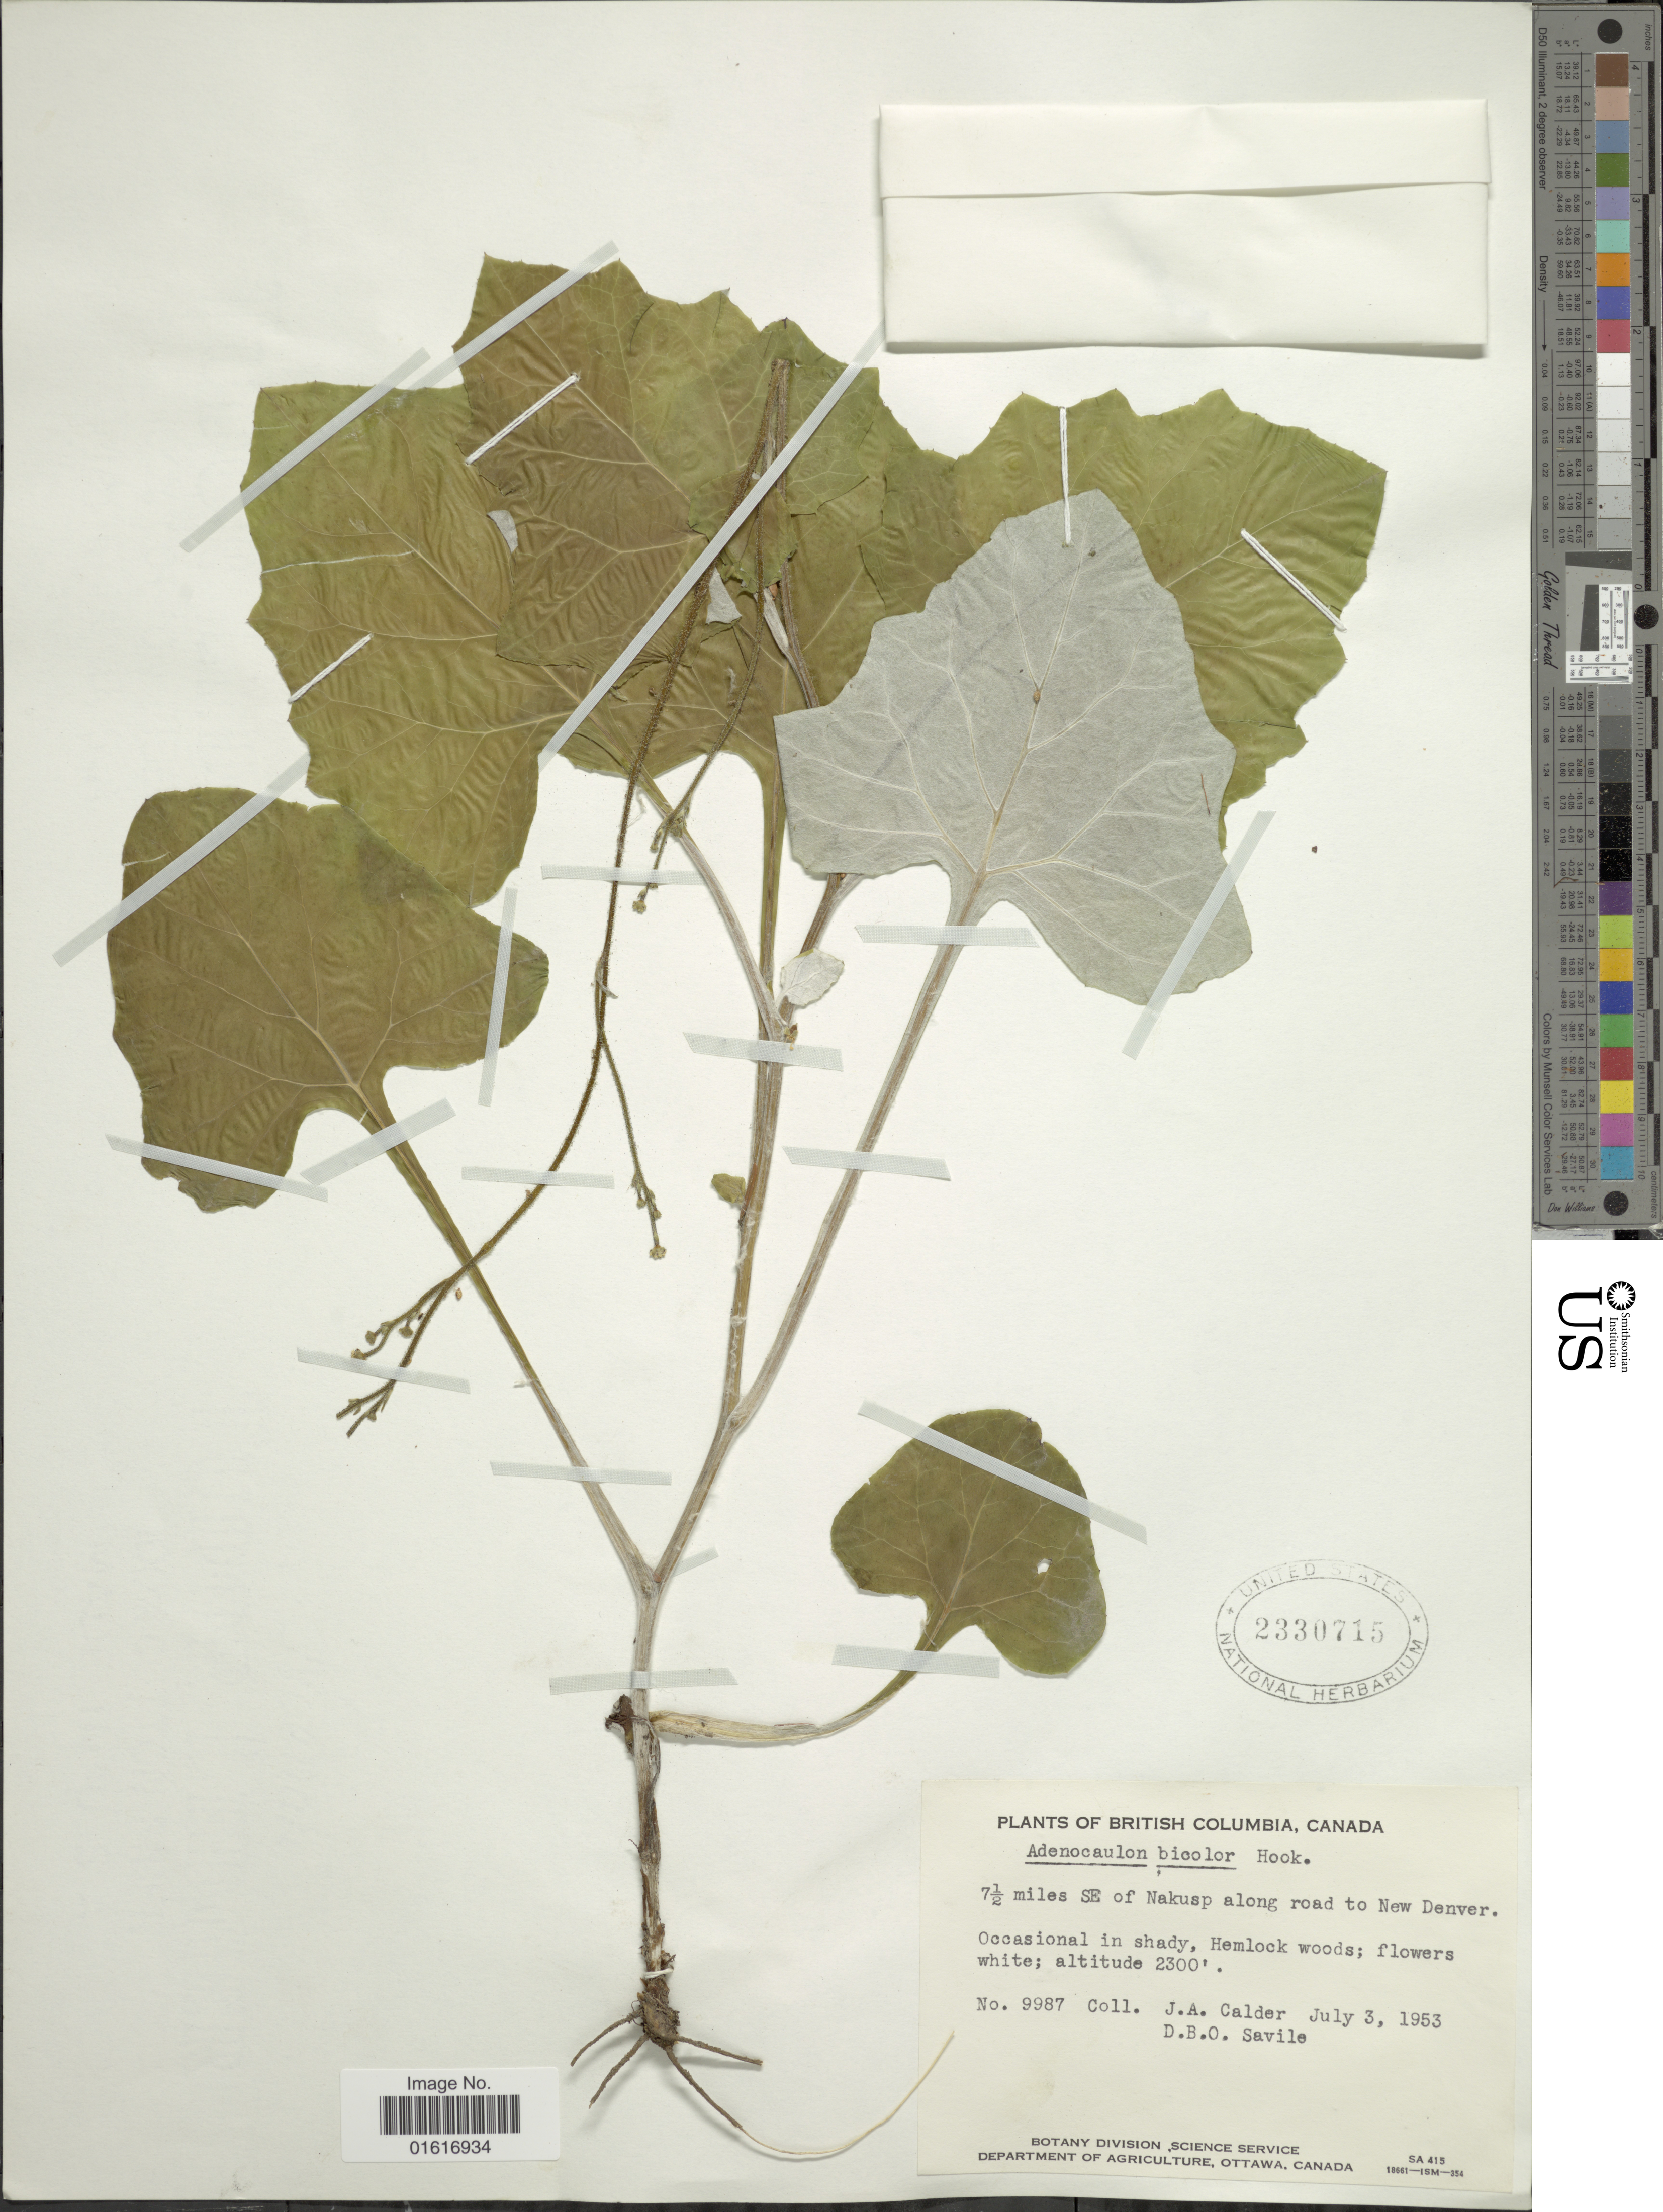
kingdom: Plantae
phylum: Tracheophyta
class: Magnoliopsida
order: Asterales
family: Asteraceae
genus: Adenocaulon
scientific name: Adenocaulon bicolor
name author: Hook.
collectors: J. A. Calder & D. Savile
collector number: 9987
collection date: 1953-07-03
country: Canada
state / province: British Columbia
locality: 7 ½ miles SE of Nakusp along road to New Denver, Occasional in shady. Hemlock woods;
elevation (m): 701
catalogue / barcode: US 2330715